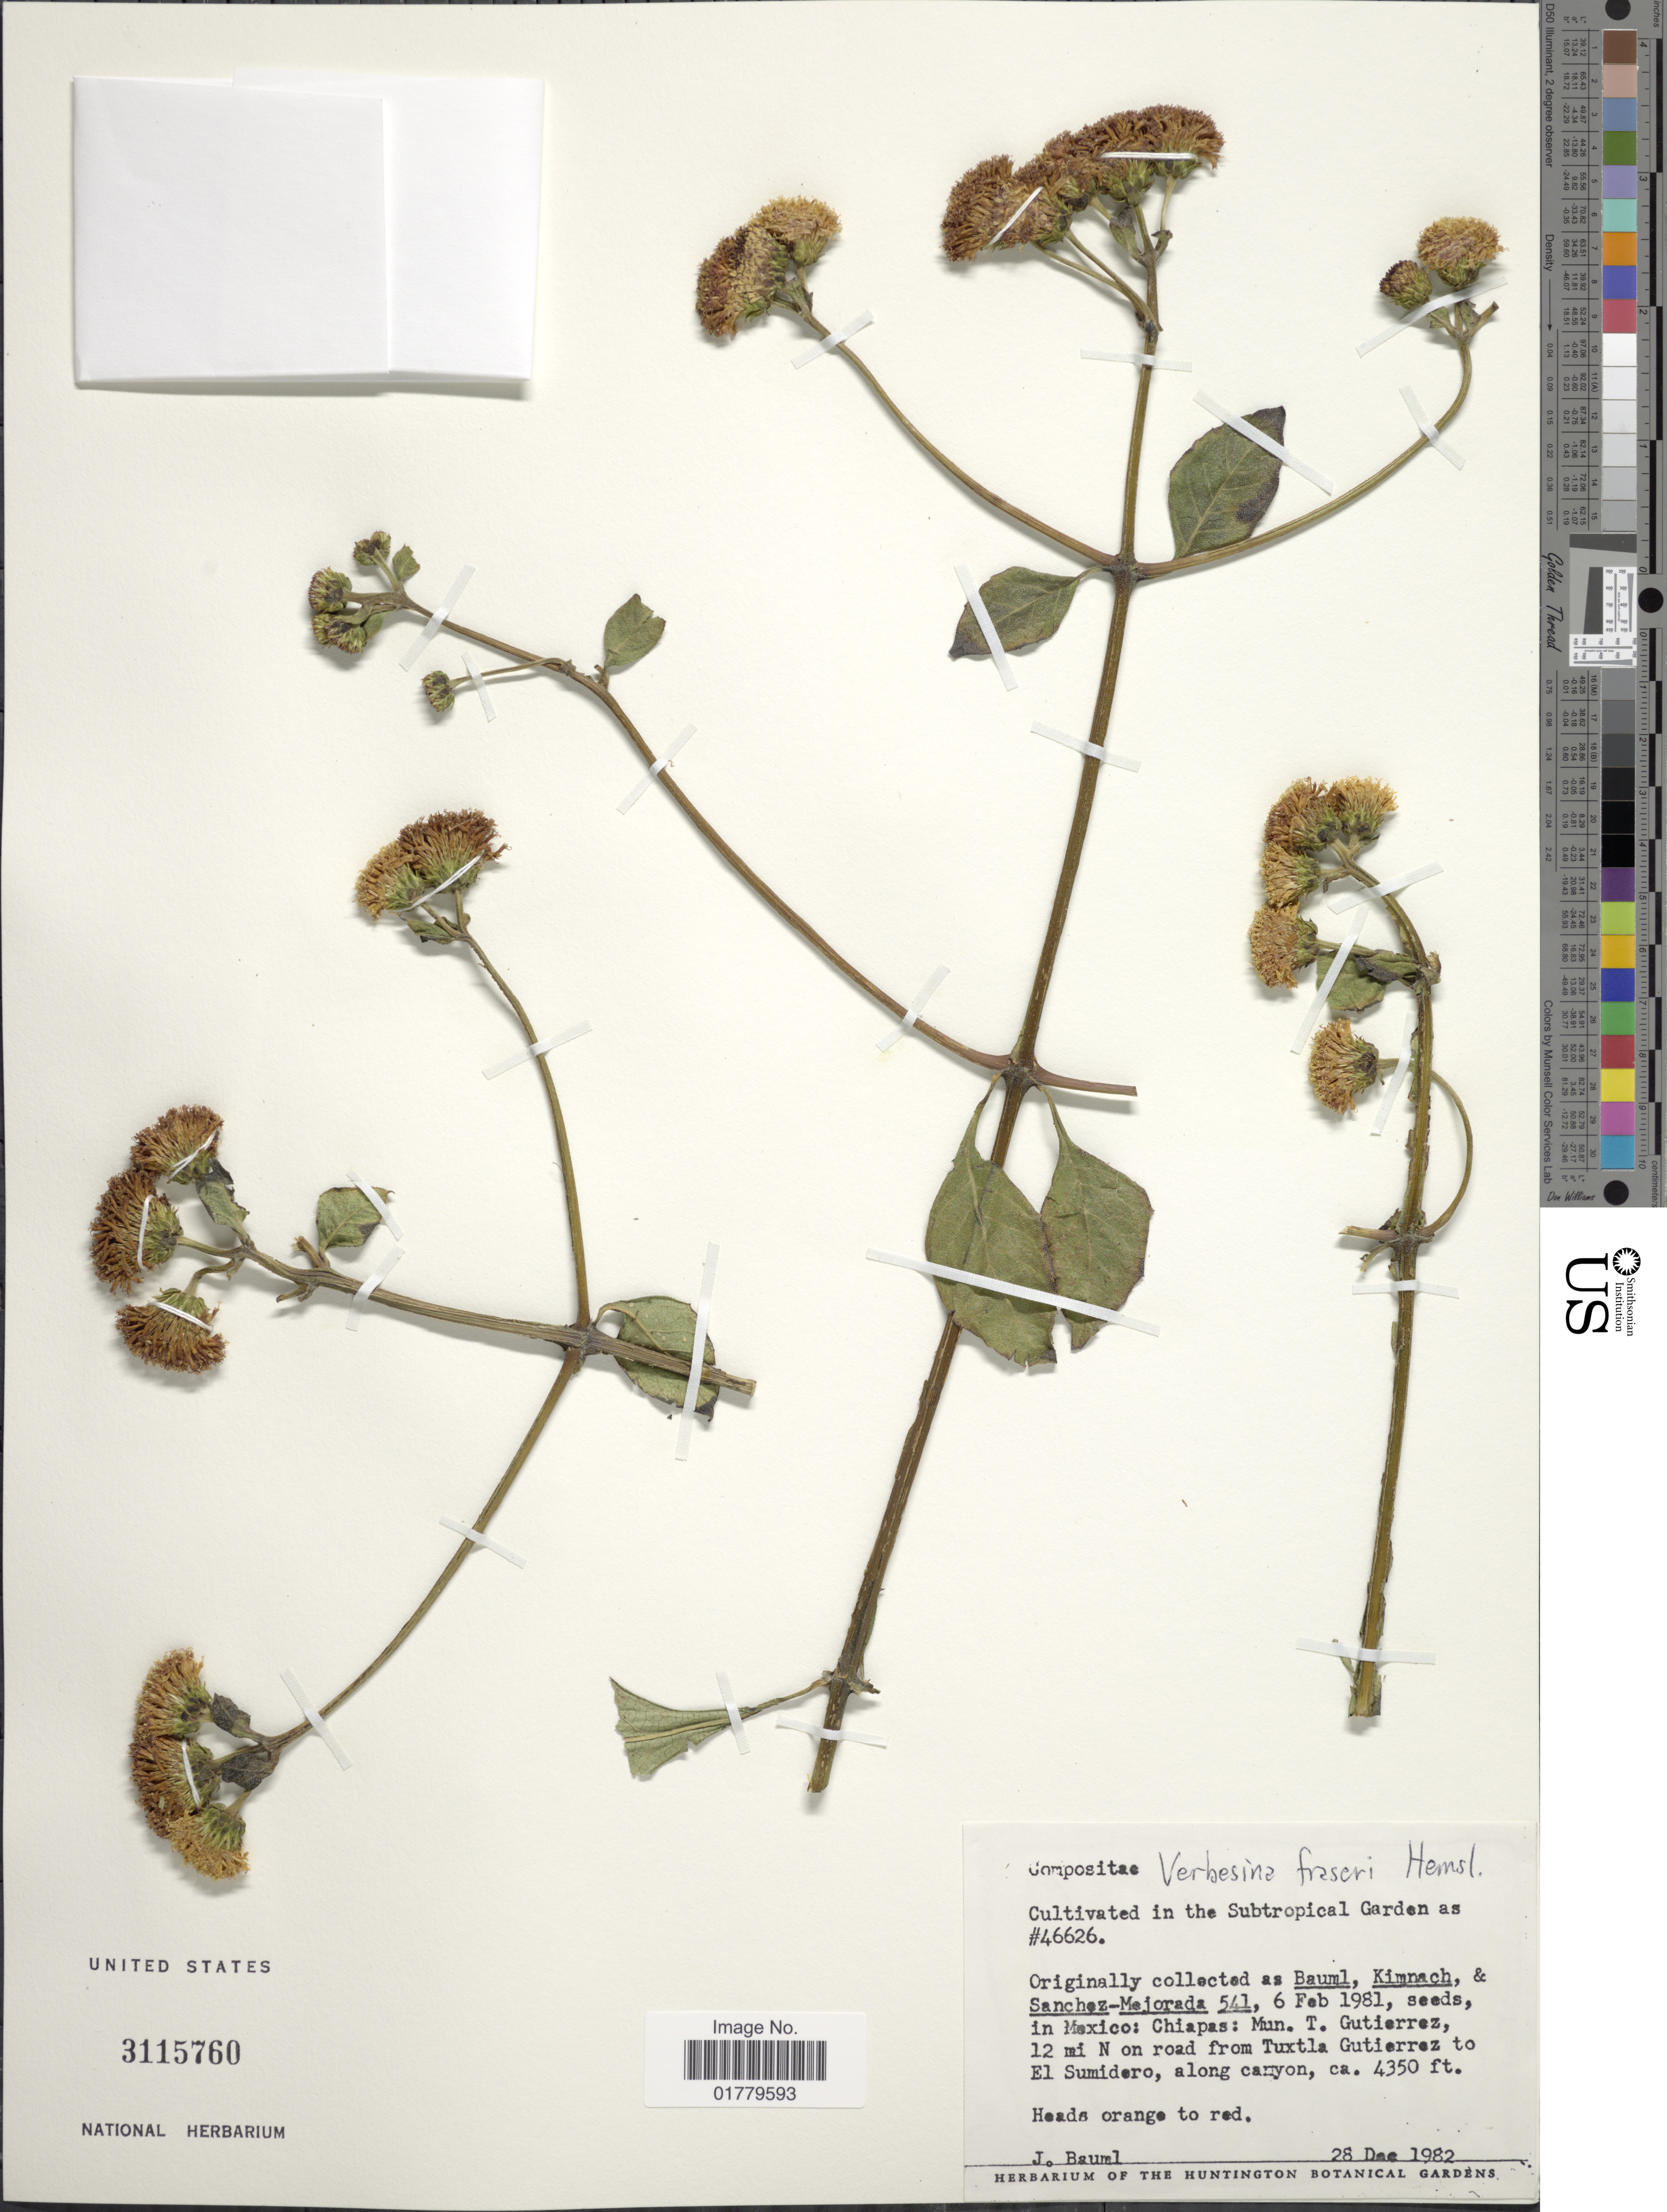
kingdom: Plantae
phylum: Tracheophyta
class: Magnoliopsida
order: Asterales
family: Asteraceae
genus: Verbesina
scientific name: Verbesina fraseri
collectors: J. Bauml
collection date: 1982-12-28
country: Mexico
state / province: Chiapas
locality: Cultivated in the Subtropical Garden as #46626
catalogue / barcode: US 3115760